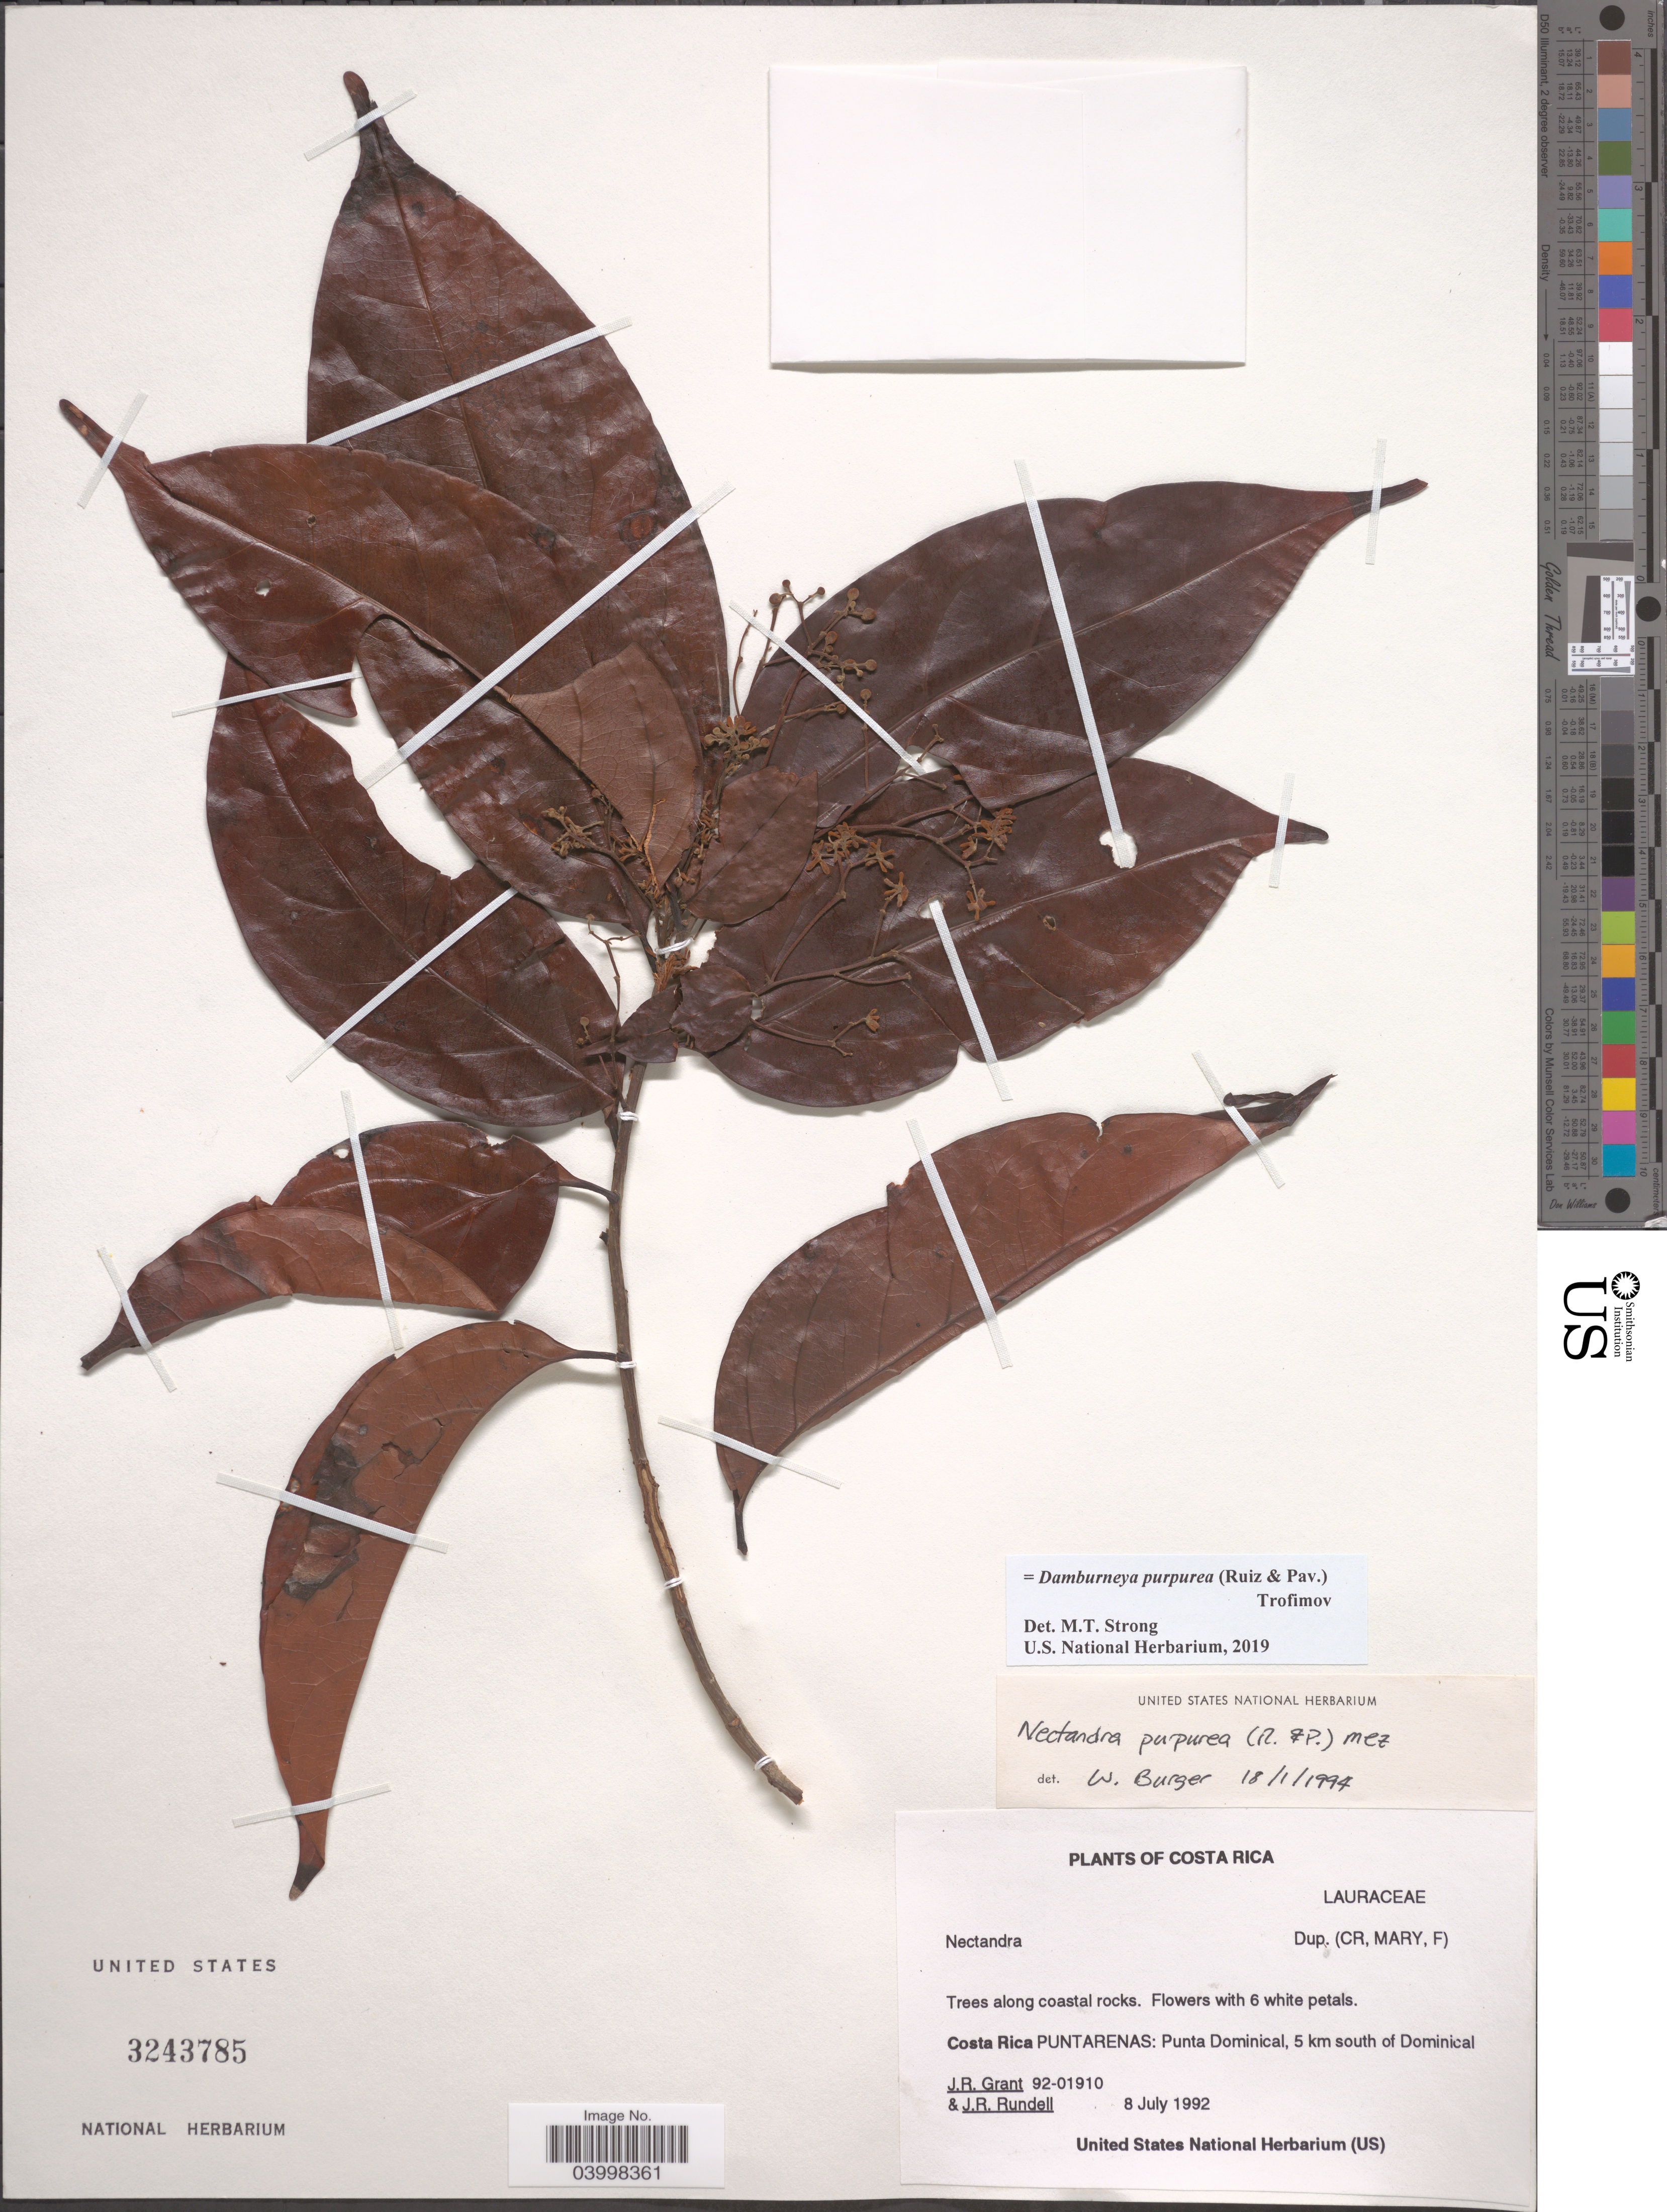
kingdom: Plantae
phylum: Tracheophyta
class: Magnoliopsida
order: Laurales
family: Lauraceae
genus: Damburneya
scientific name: Damburneya purpurea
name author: (Ruiz & Pav.) Trofimov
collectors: J. Grant & J. R. Rundell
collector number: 92-01910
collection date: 1992-07-08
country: Costa Rica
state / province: Puntarenas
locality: Punta Dominical, 5 km south of Dominical.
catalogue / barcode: US 3243785